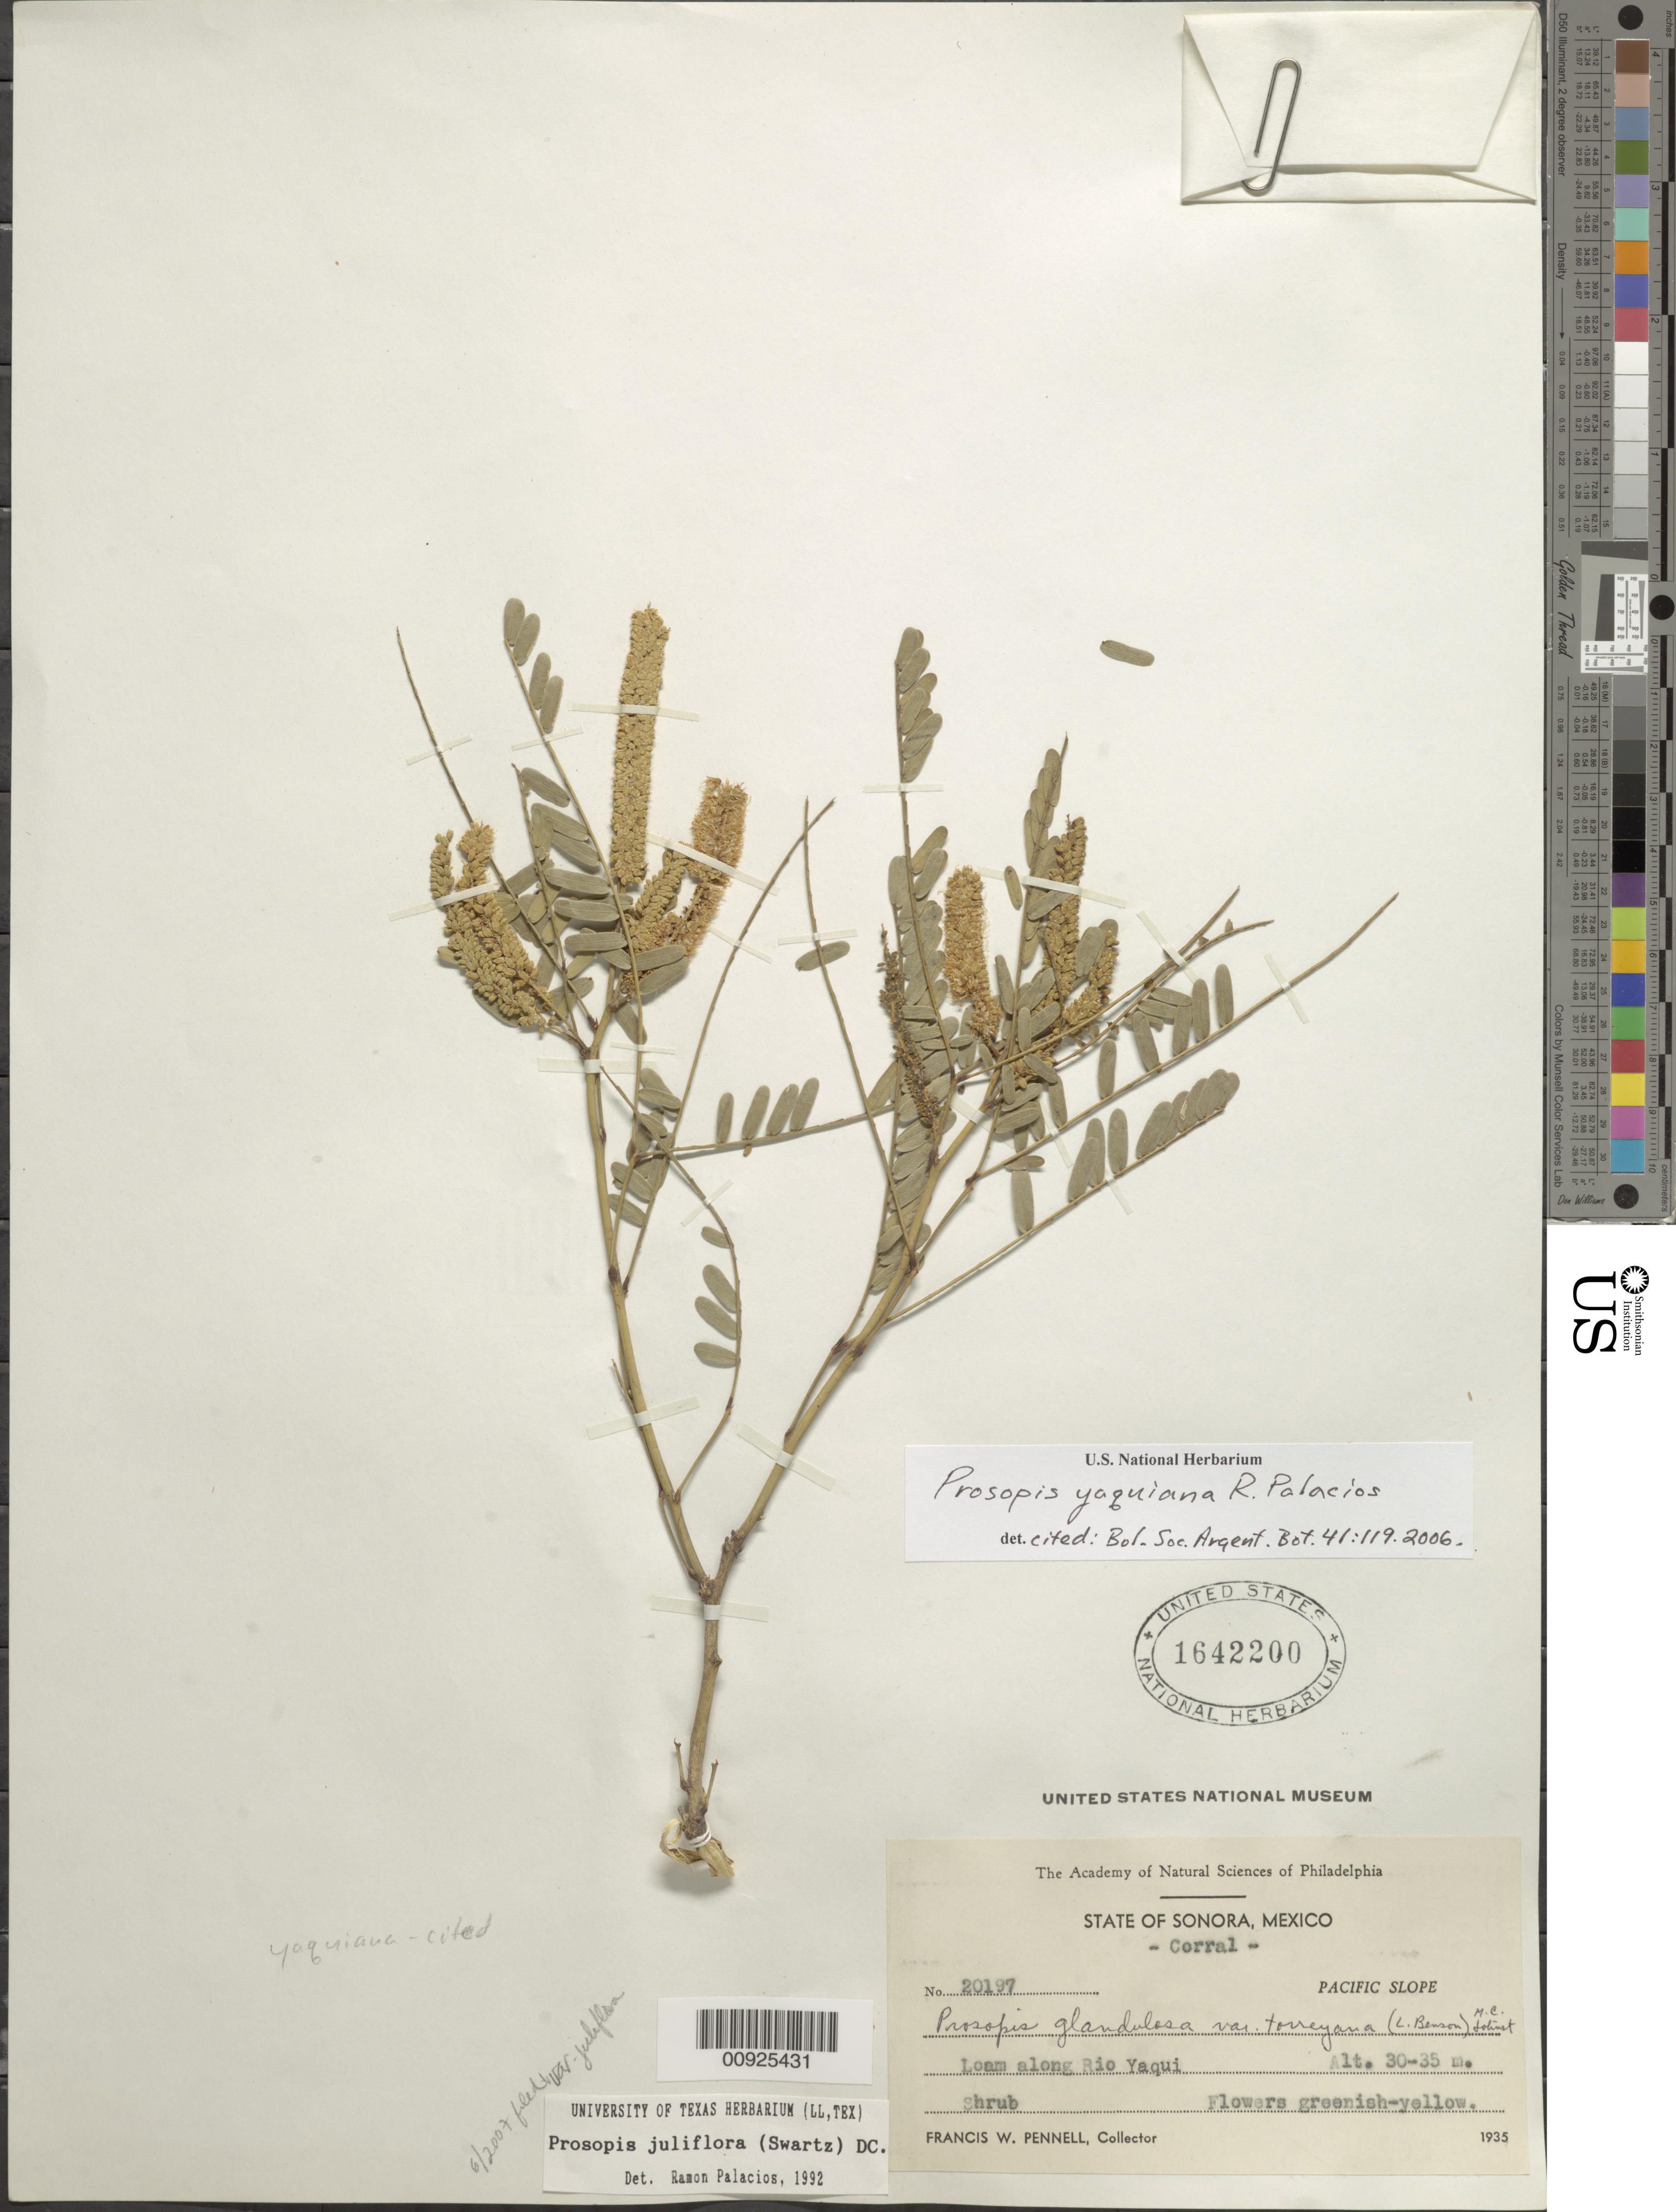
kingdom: Plantae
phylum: Tracheophyta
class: Magnoliopsida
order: Fabales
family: Fabaceae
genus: Neltuma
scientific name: Neltuma yaquiana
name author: (R.A. Palacios) C. E. Hughes & G.P. Lewis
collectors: F. W. Pennell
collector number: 20197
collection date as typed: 1935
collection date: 1935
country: Mexico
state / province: Sonora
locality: Corral, State of Sonora, Pacific Slope. Along Río Yaqui.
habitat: Loam along Rio.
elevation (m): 35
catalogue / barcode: US 1642200